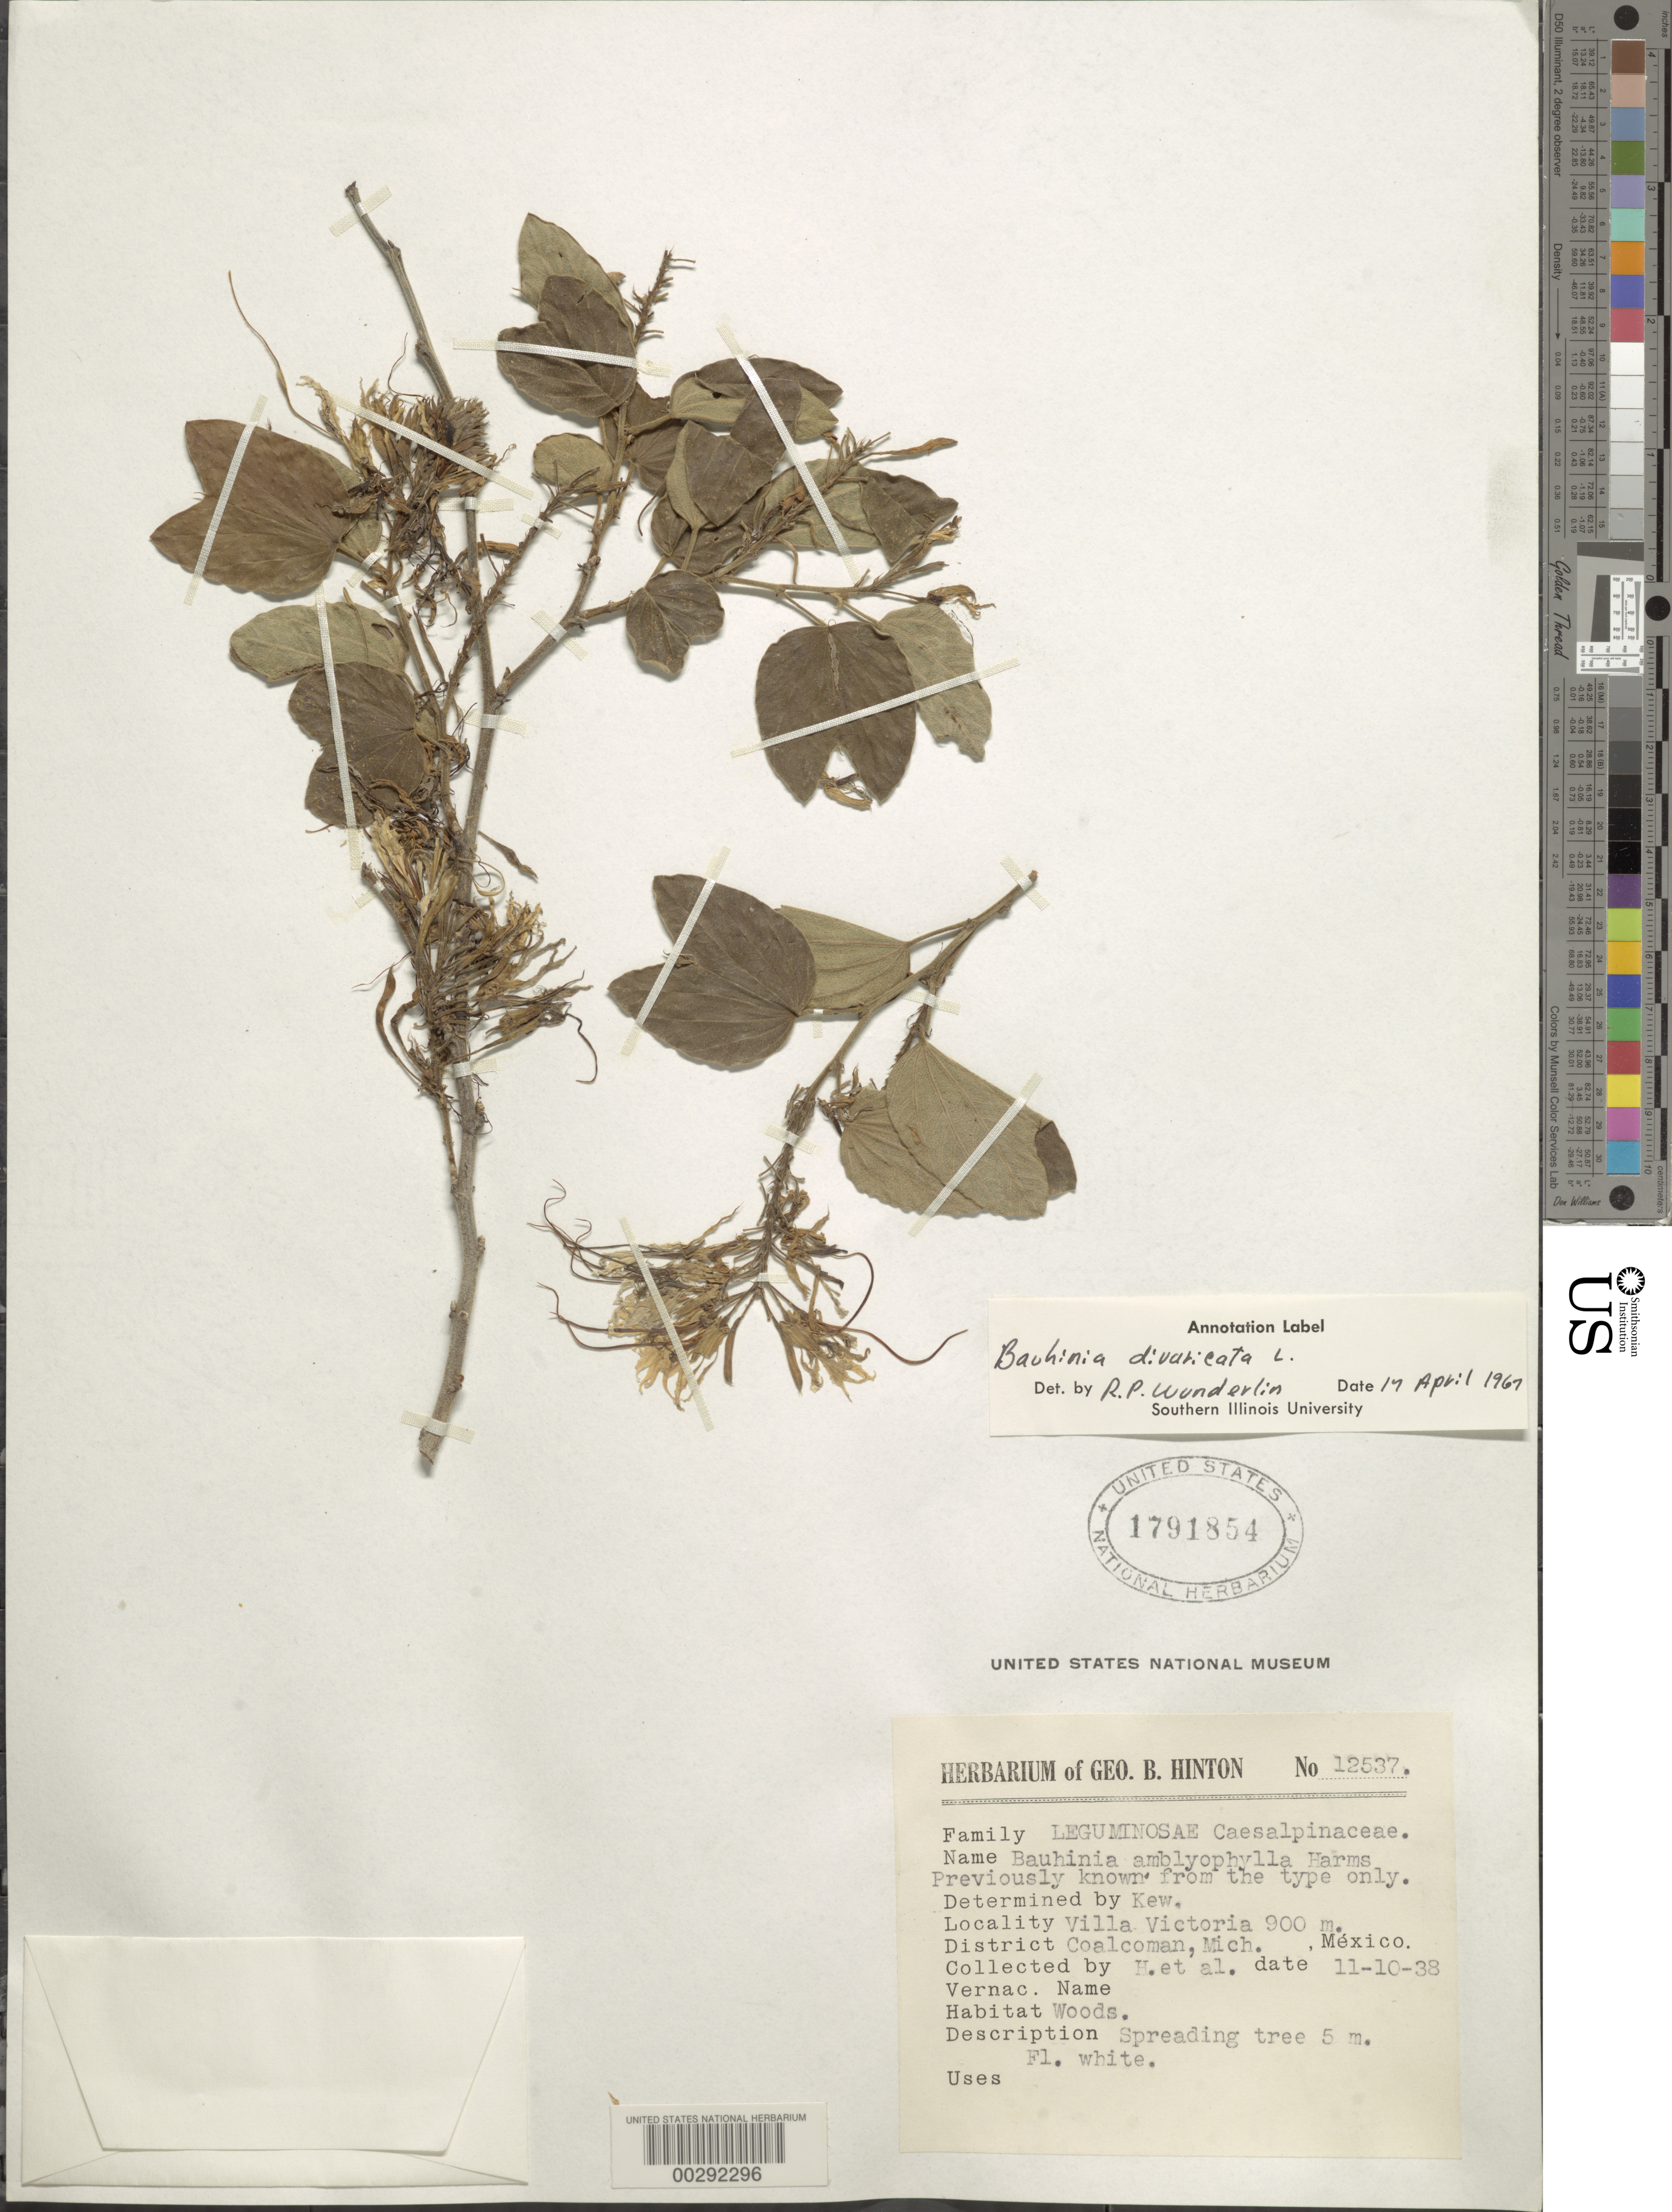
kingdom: Plantae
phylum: Tracheophyta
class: Magnoliopsida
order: Fabales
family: Fabaceae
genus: Bauhinia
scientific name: Bauhinia divaricata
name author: L.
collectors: G. B. Hinton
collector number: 12537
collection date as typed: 10 Nov 1938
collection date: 1938-11-10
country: Mexico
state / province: Michoacán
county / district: Coalcomán De Vazquez Pallares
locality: Coalcomán Mun. (?), Villa Victoria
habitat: Woods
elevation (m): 900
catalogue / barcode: US 1791854